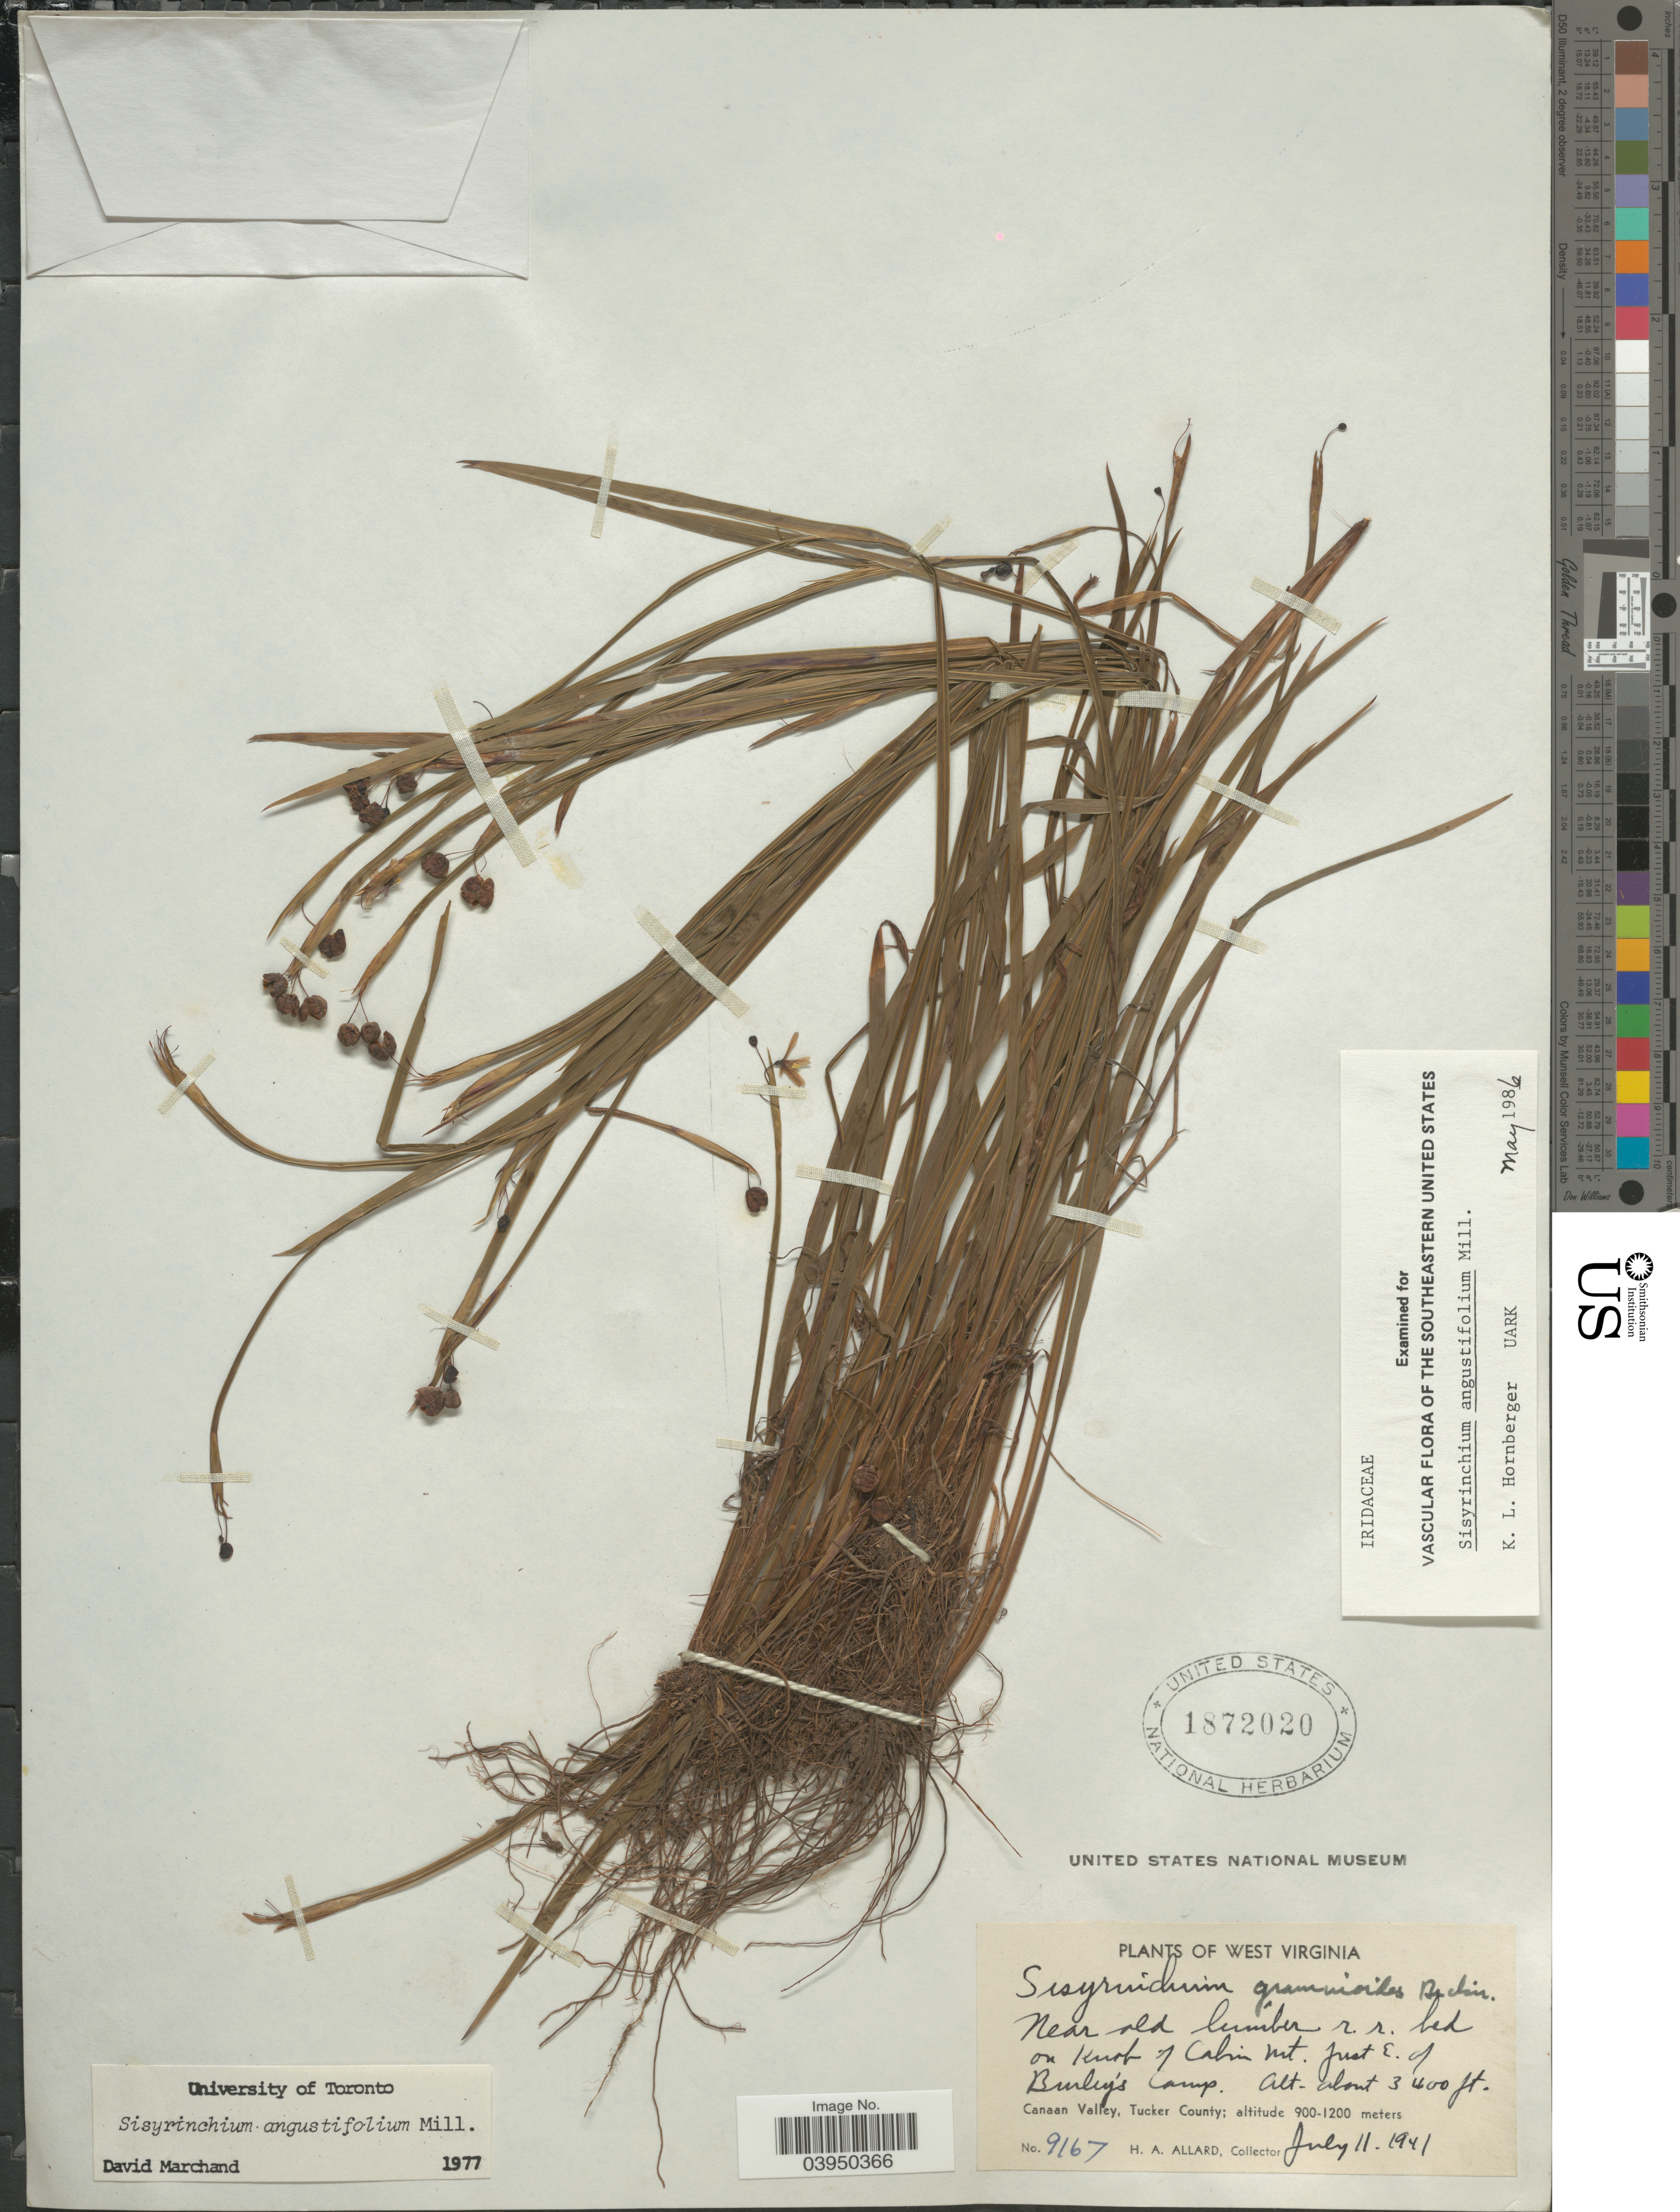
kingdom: Plantae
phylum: Tracheophyta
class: Liliopsida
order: Asparagales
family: Iridaceae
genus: Sisyrinchium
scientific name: Sisyrinchium angustifolium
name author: Mill.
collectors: H. A. Allard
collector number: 9167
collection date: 1941-07-11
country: United States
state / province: West Virginia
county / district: Tucker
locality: Near old lumber r. r. bed on Knob of Cabin Mt. Just E. of Burley's Camp. Canaan Valley, Tucker County.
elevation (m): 1036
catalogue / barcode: US 1872020